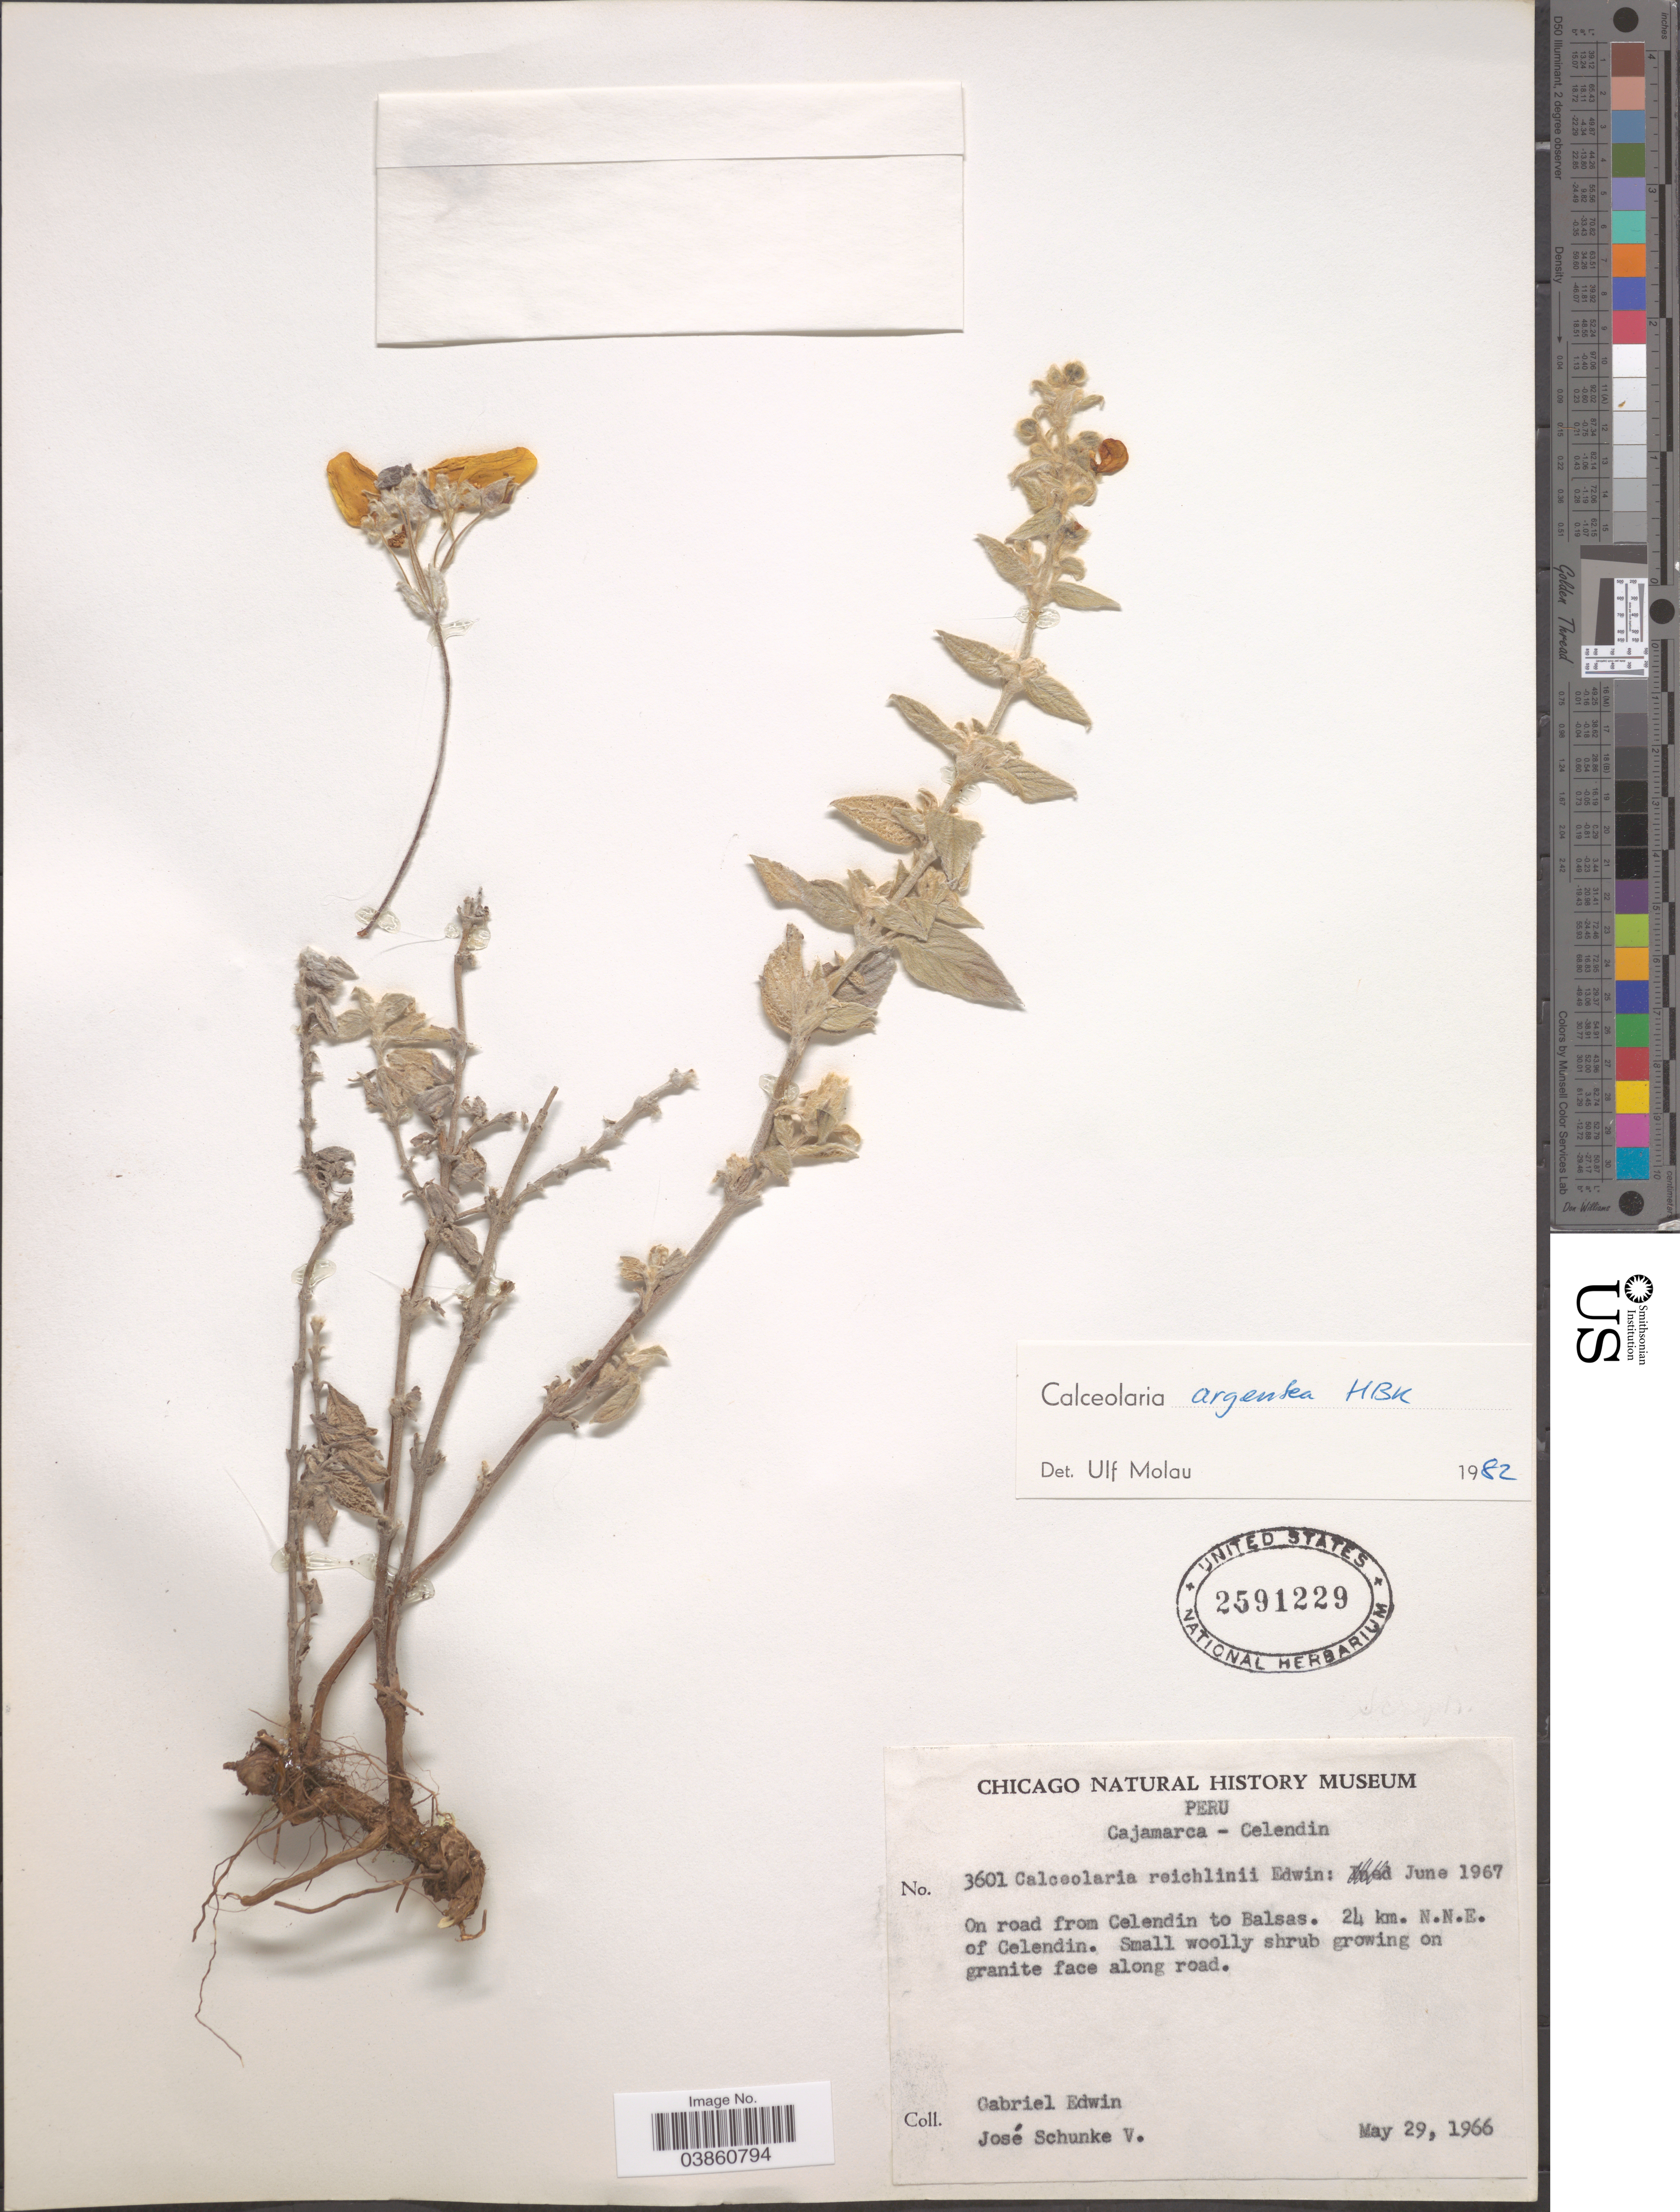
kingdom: Plantae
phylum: Tracheophyta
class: Magnoliopsida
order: Lamiales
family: Calceolariaceae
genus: Calceolaria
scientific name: Calceolaria argentea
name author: Kunth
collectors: G. Edwin & J. Schunke Vigo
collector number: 3601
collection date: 1966-05-29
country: Peru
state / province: Cajamarca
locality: Celendin. On road from Celendin to Balsas. 24 km. N.N.E. of Celendin.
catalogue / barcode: US 2591229